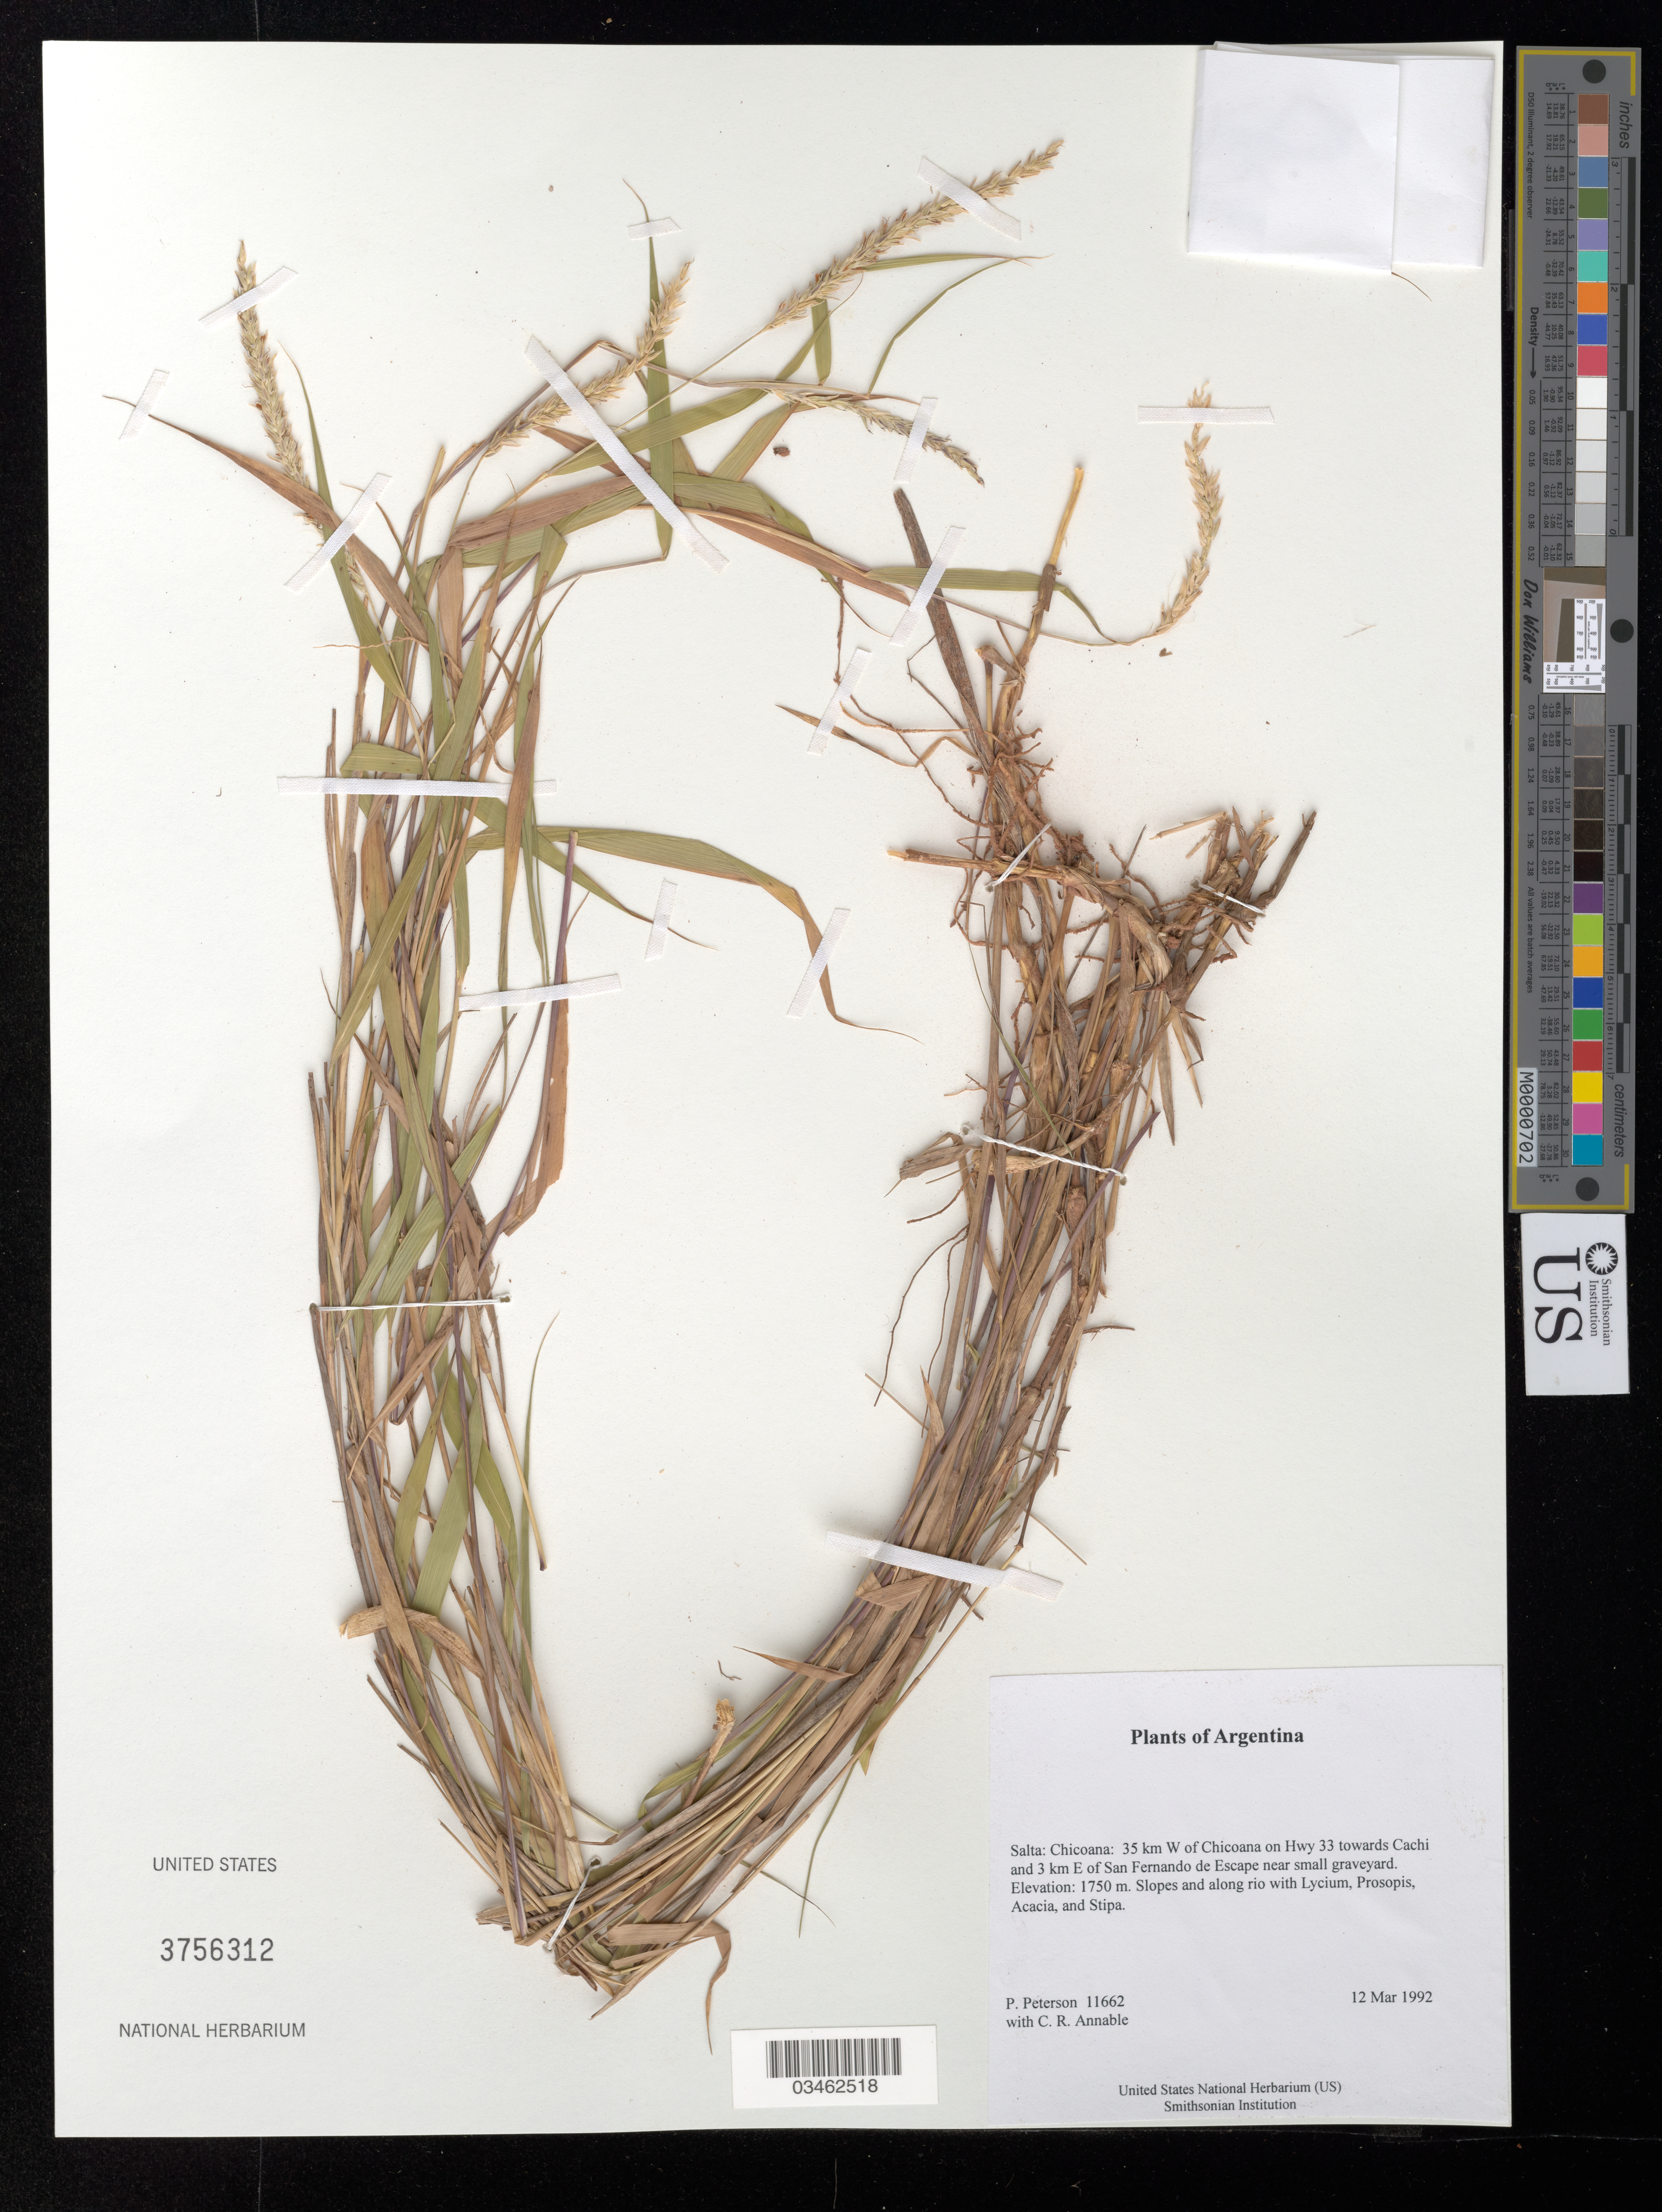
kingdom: Plantae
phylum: Tracheophyta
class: Liliopsida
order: Poales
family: Poaceae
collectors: P. M. Peterson & C. R. Annable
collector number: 11662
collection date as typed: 12 Mar 1992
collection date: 1992-03-12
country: Argentina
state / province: Salta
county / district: Chicoana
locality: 35 km W of Chicoana on Hwy 33 towards Cachi and 3 km E of San Fernando de Escape near small graveyard.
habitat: Slopes and along rio with Lycium, Prosopis, Acacia, and Stipa.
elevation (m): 1750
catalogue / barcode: US 3756312